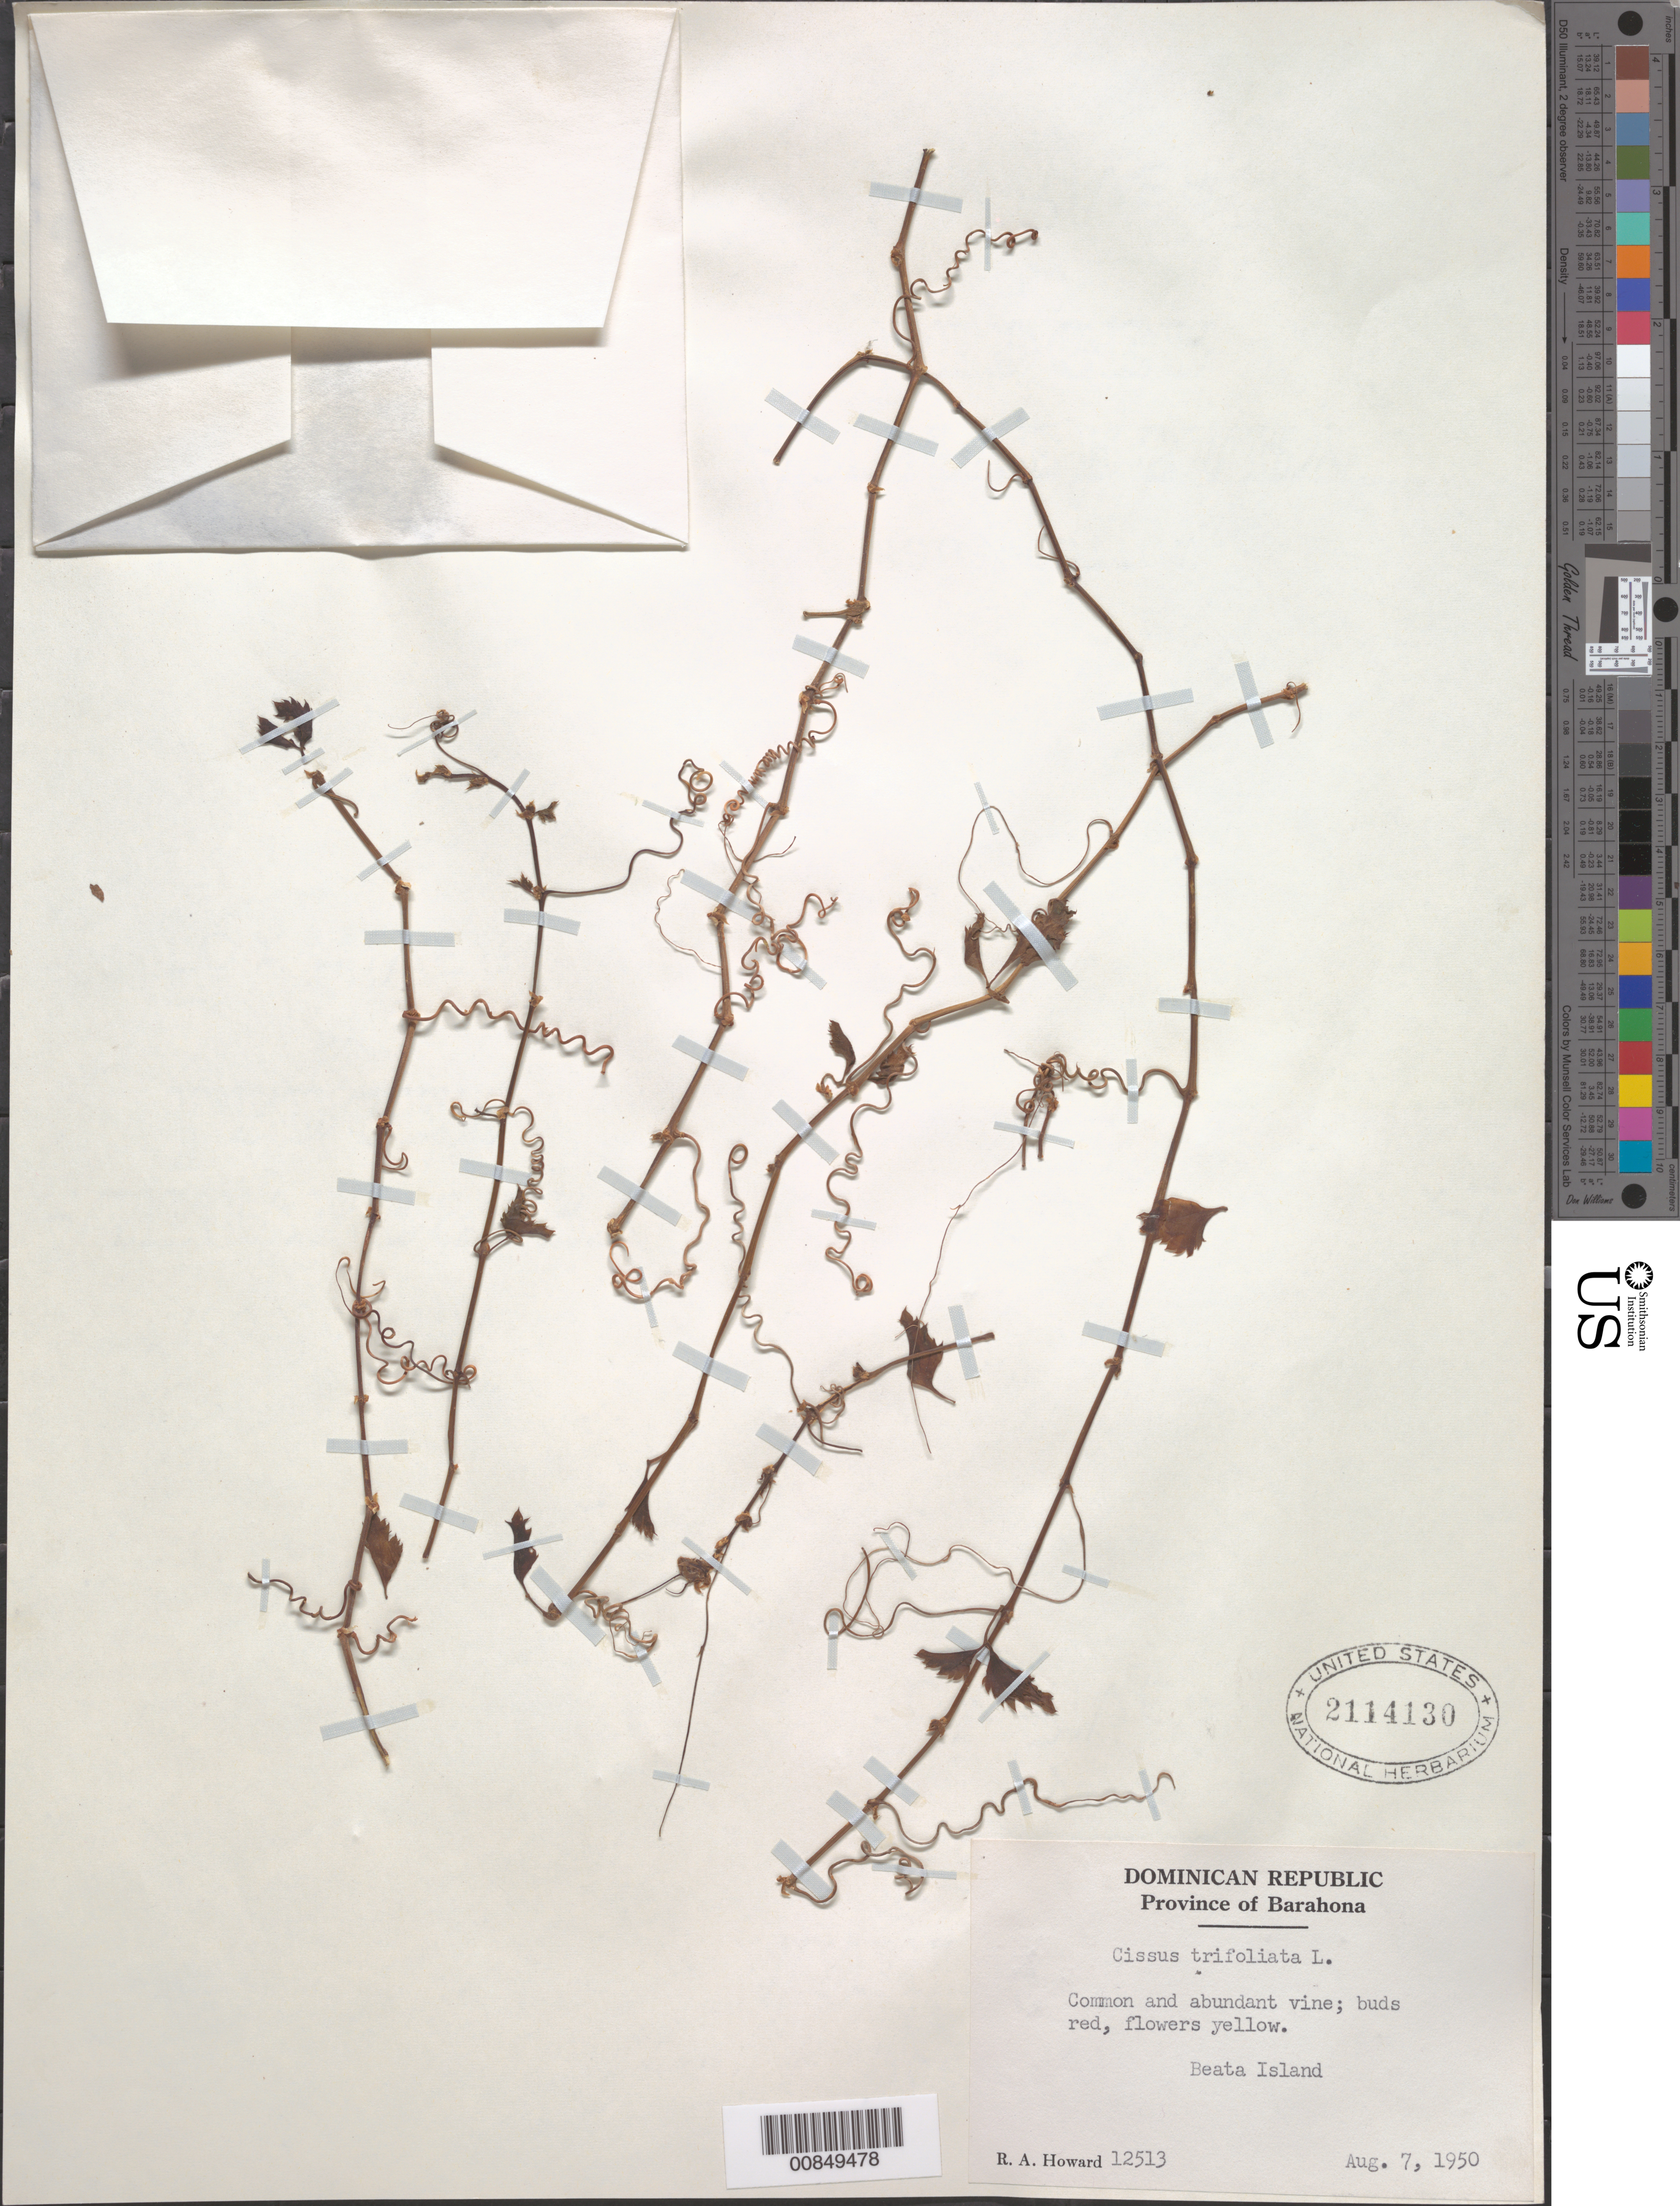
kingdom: Plantae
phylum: Tracheophyta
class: Magnoliopsida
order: Vitales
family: Vitaceae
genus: Cissus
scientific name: Cissus trifoliata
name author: (L.) L.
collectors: R. A. Howard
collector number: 12513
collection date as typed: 07 Aug 1950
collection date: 1950-08-07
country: Dominican Republic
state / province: Barahona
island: Isla Beata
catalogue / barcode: US 2114130